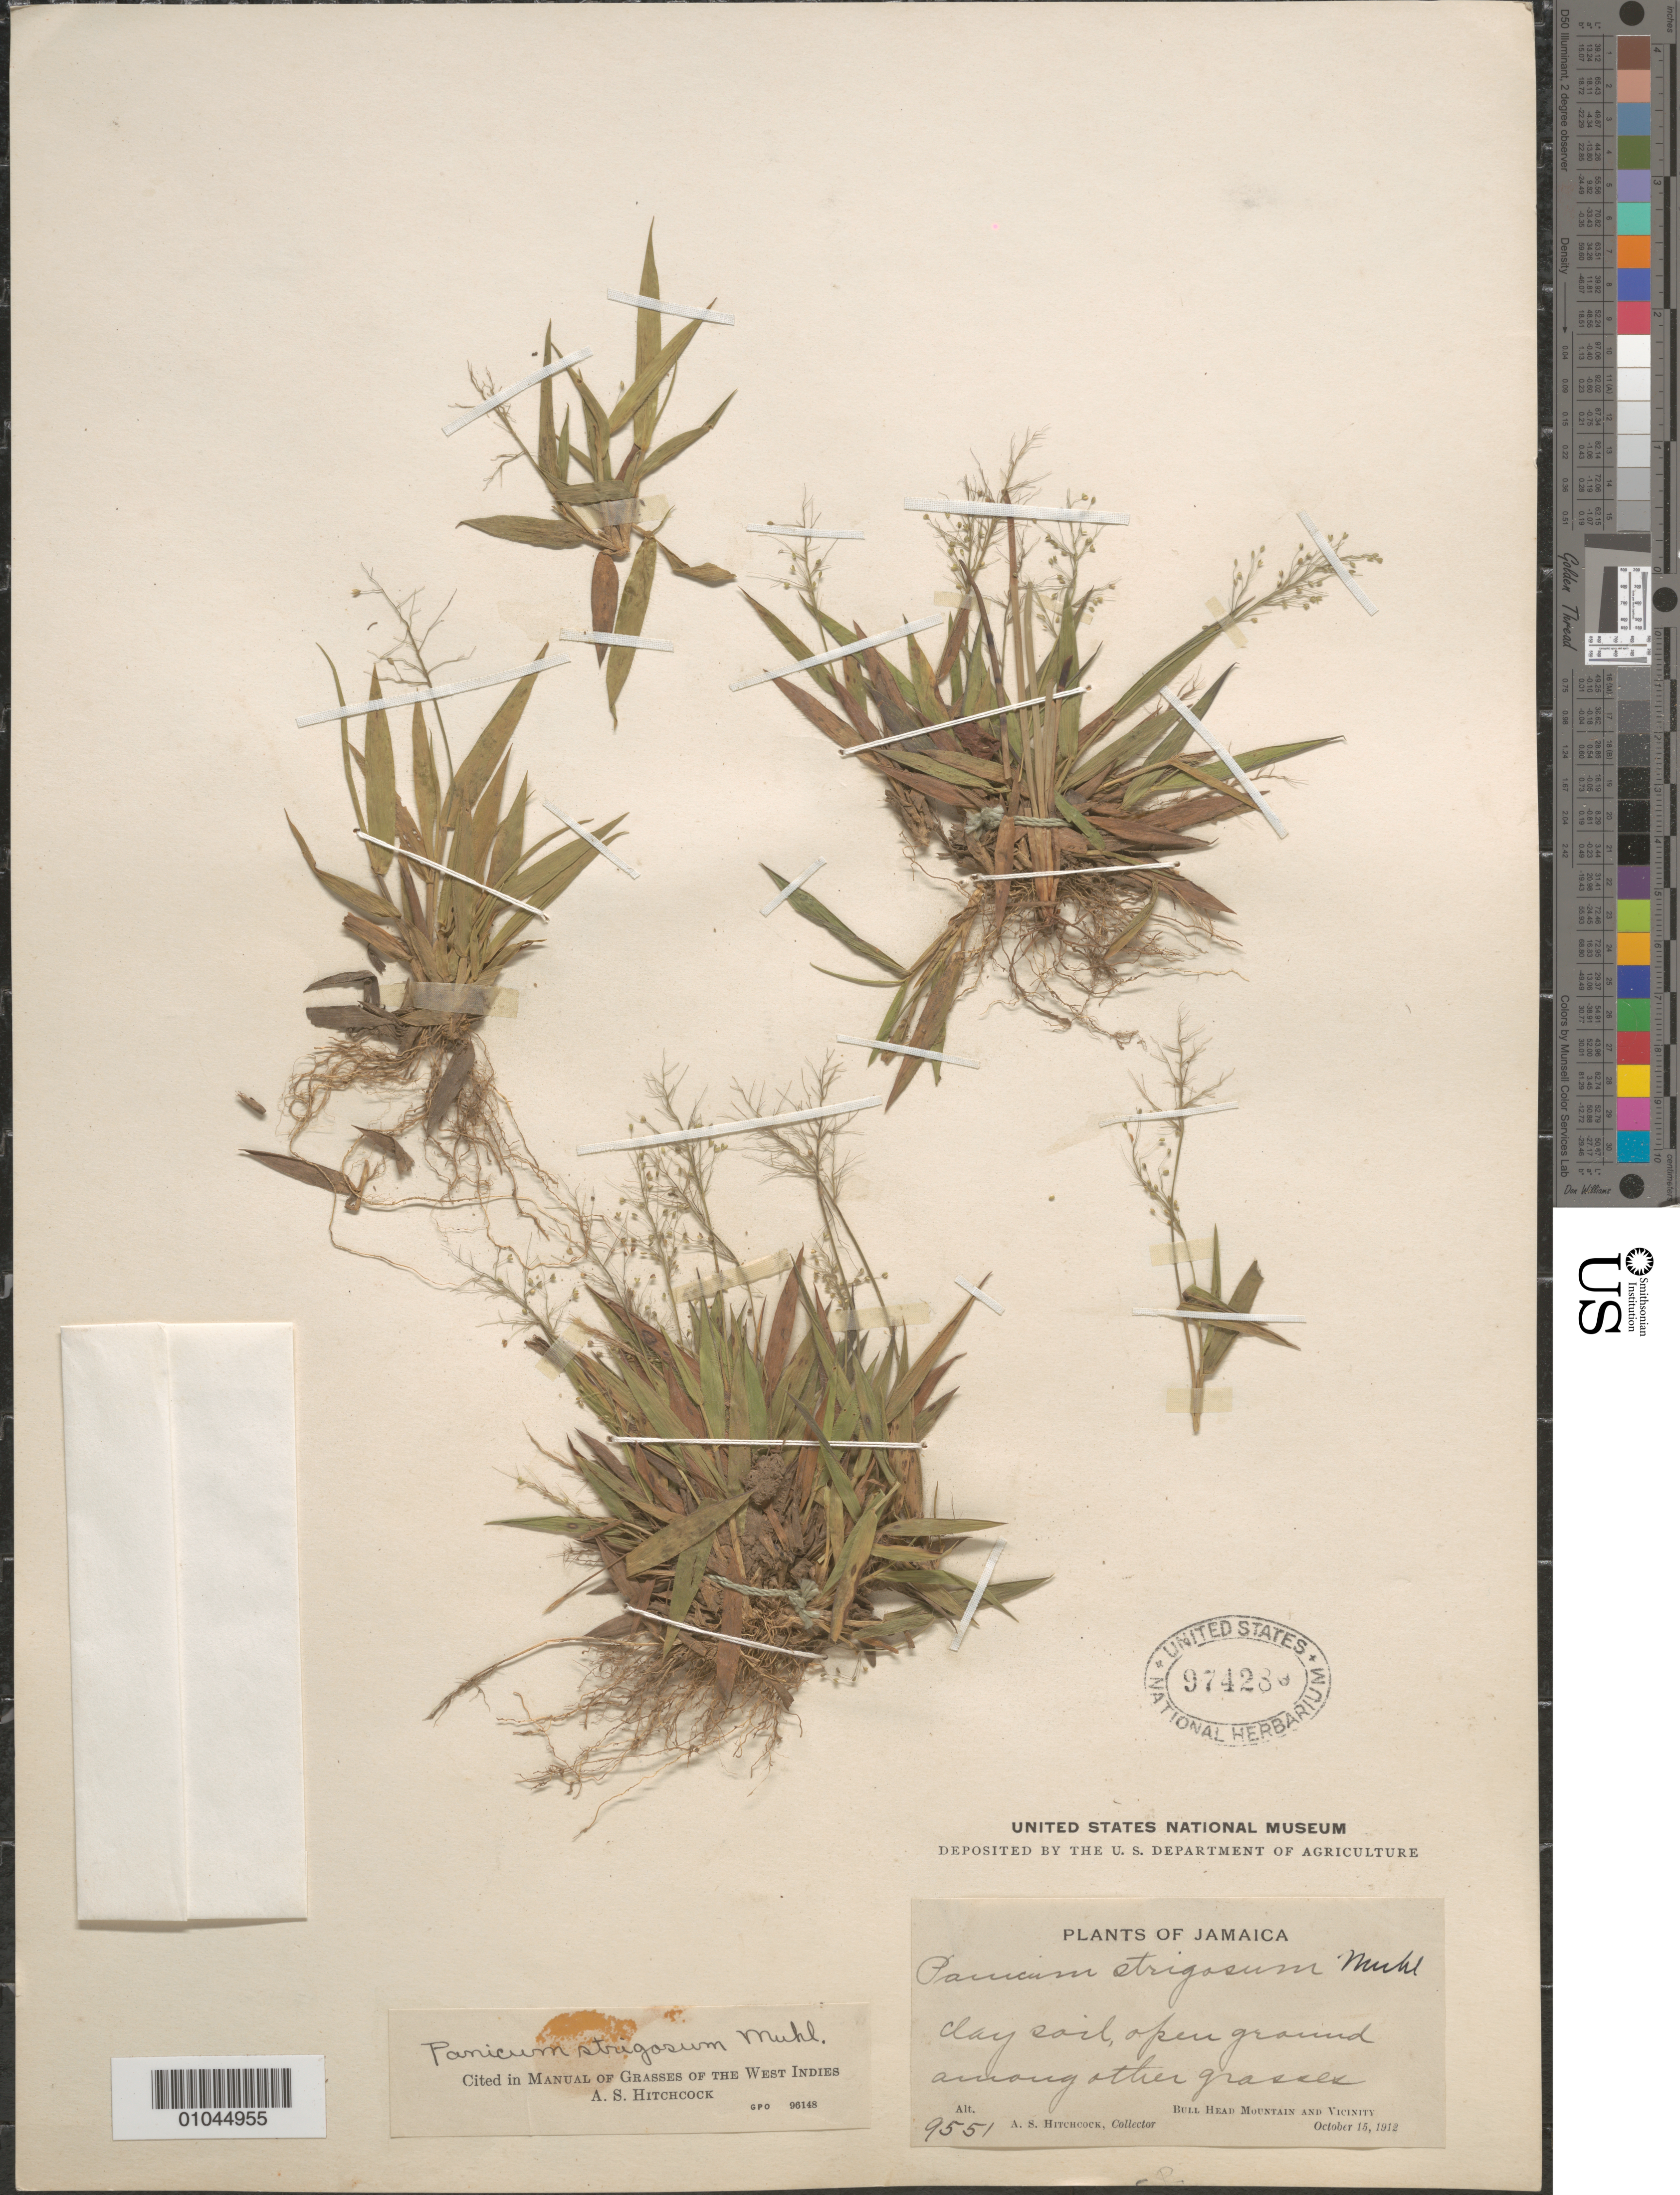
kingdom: Plantae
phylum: Tracheophyta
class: Liliopsida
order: Poales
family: Poaceae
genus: Panicum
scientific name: Panicum strigosum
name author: Muhl. ex Elliott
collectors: A. S. Hitchcock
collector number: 9551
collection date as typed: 15 Oct 1912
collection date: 1912-10-15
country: Jamaica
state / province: Clarendon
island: Jamaica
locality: Bull Head Mountain and vicinity